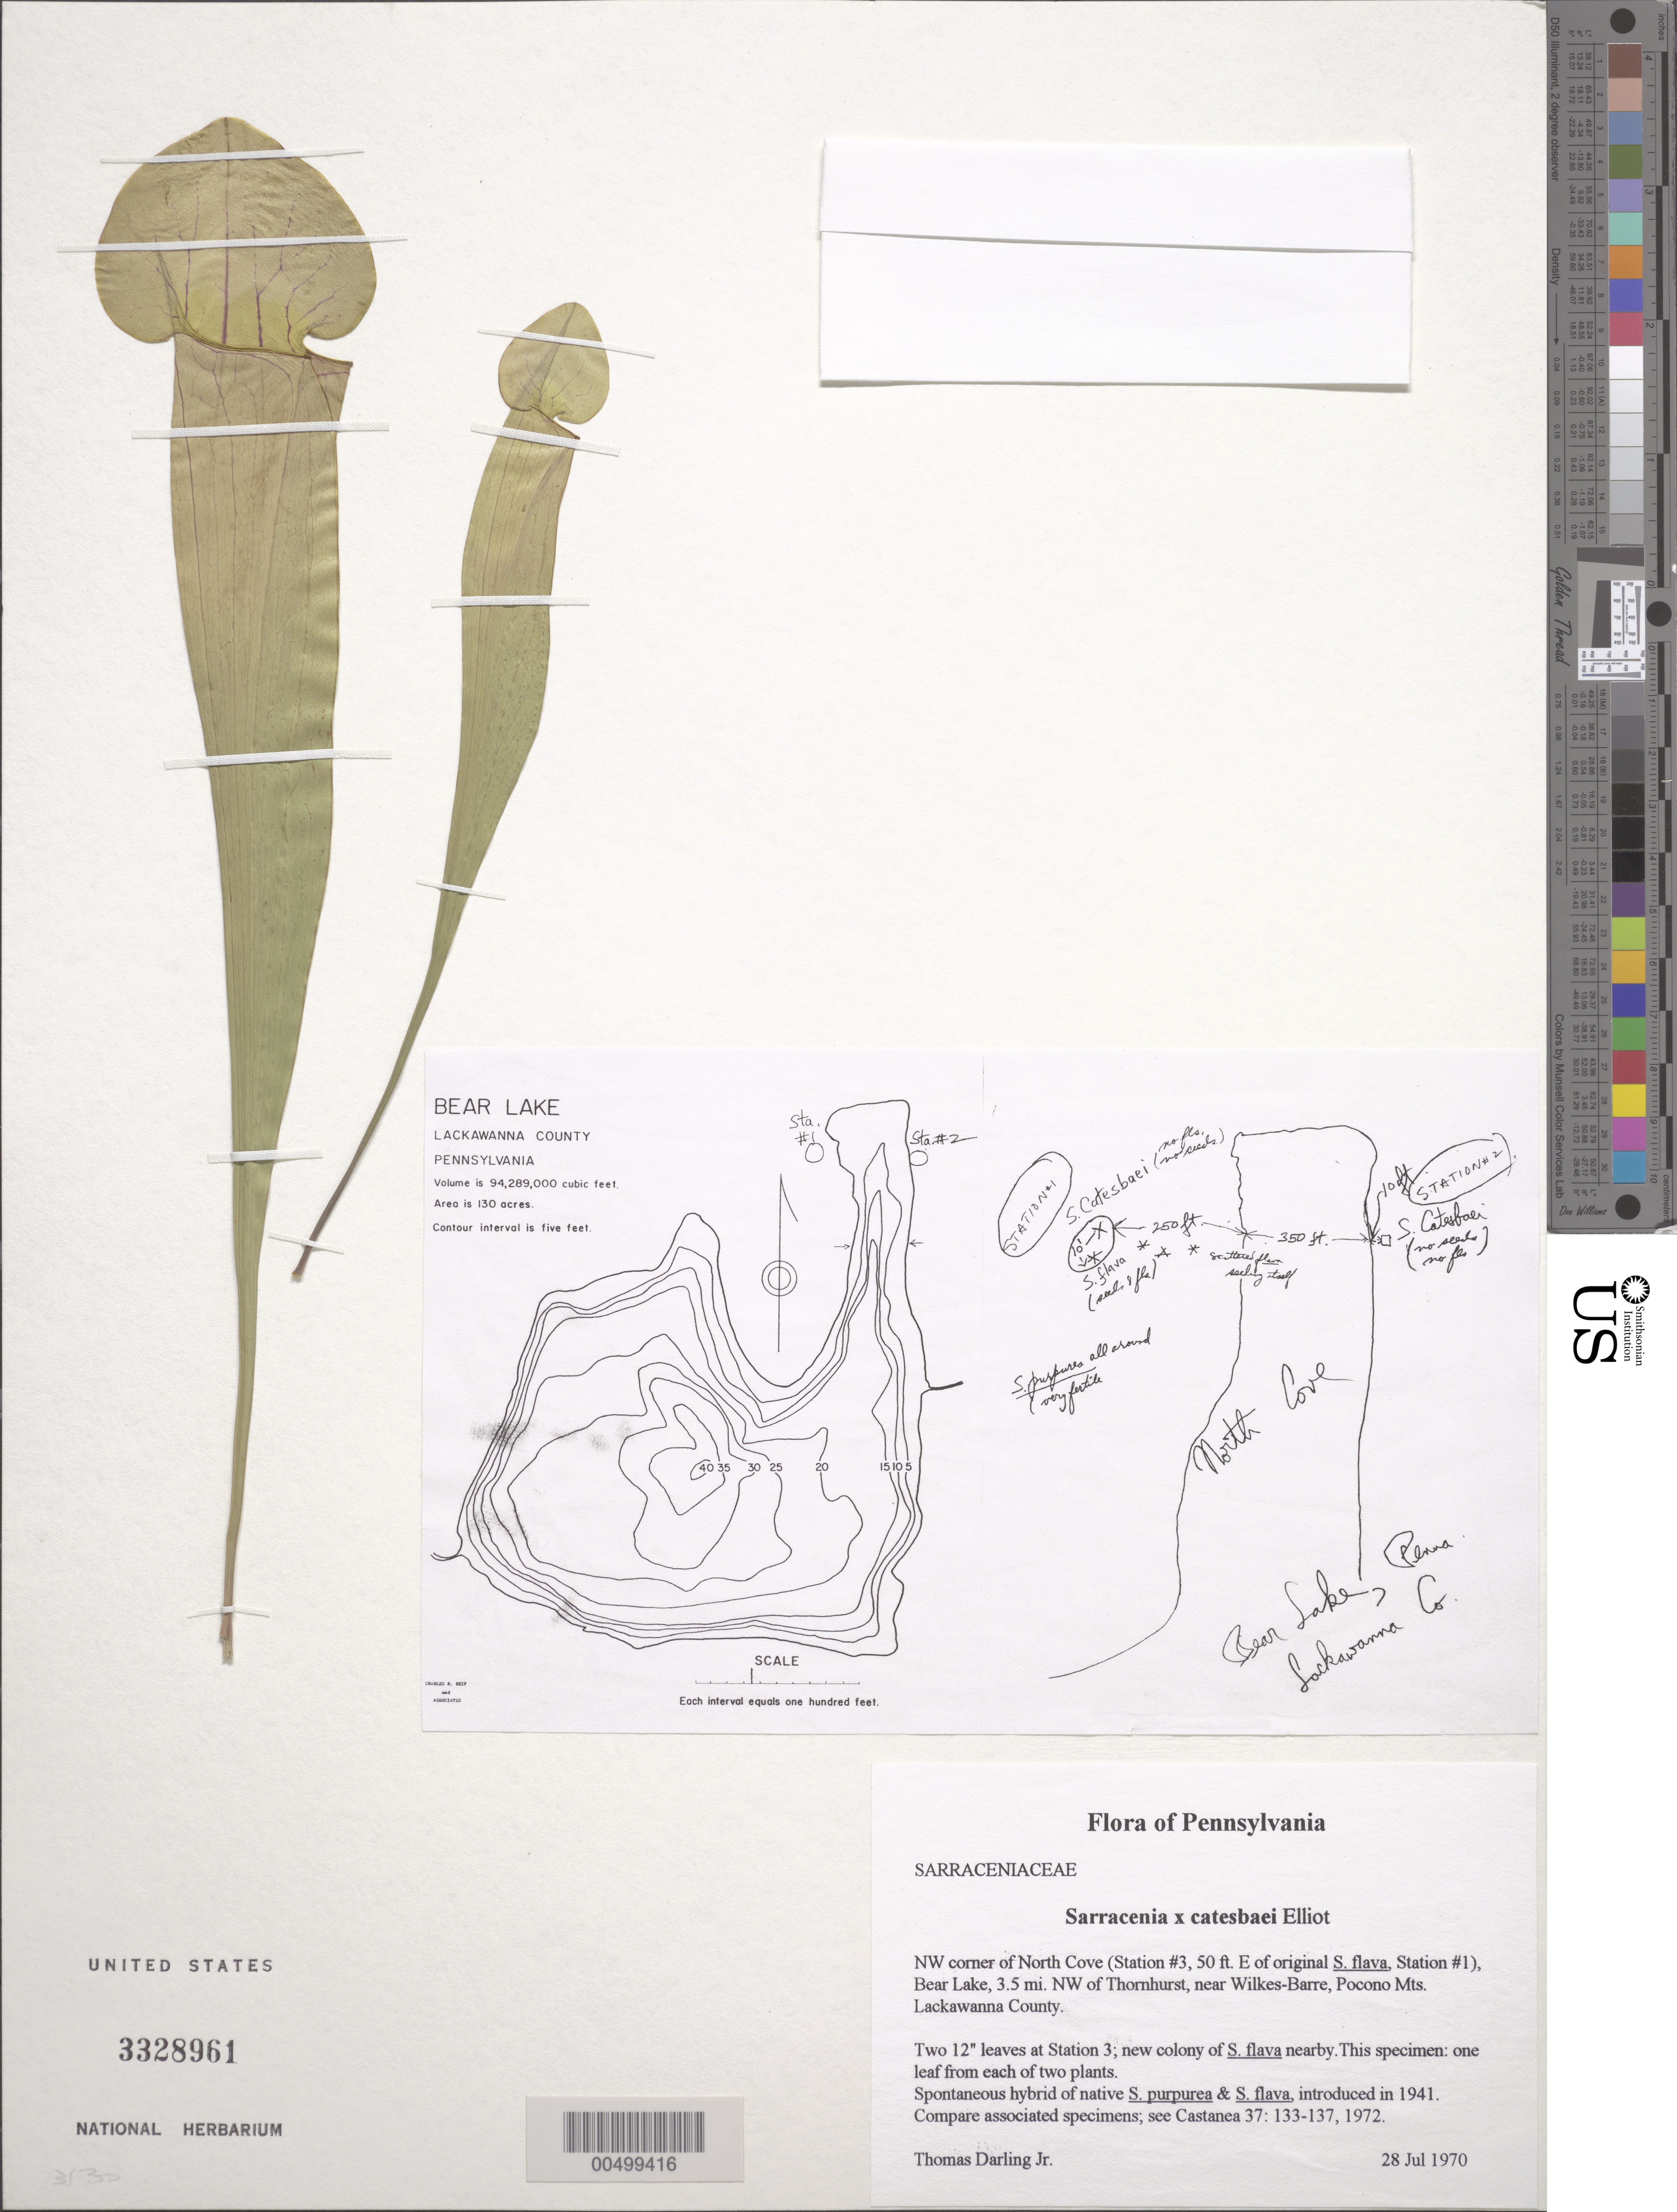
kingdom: Plantae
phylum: Tracheophyta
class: Magnoliopsida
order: Ericales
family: Sarraceniaceae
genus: Sarracenia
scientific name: Sarracenia catesbaei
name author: Elliott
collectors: T. Darling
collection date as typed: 28 Jul 1970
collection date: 1970-07-28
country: United States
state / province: Pennsylvania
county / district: Lackawanna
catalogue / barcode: US 3328961